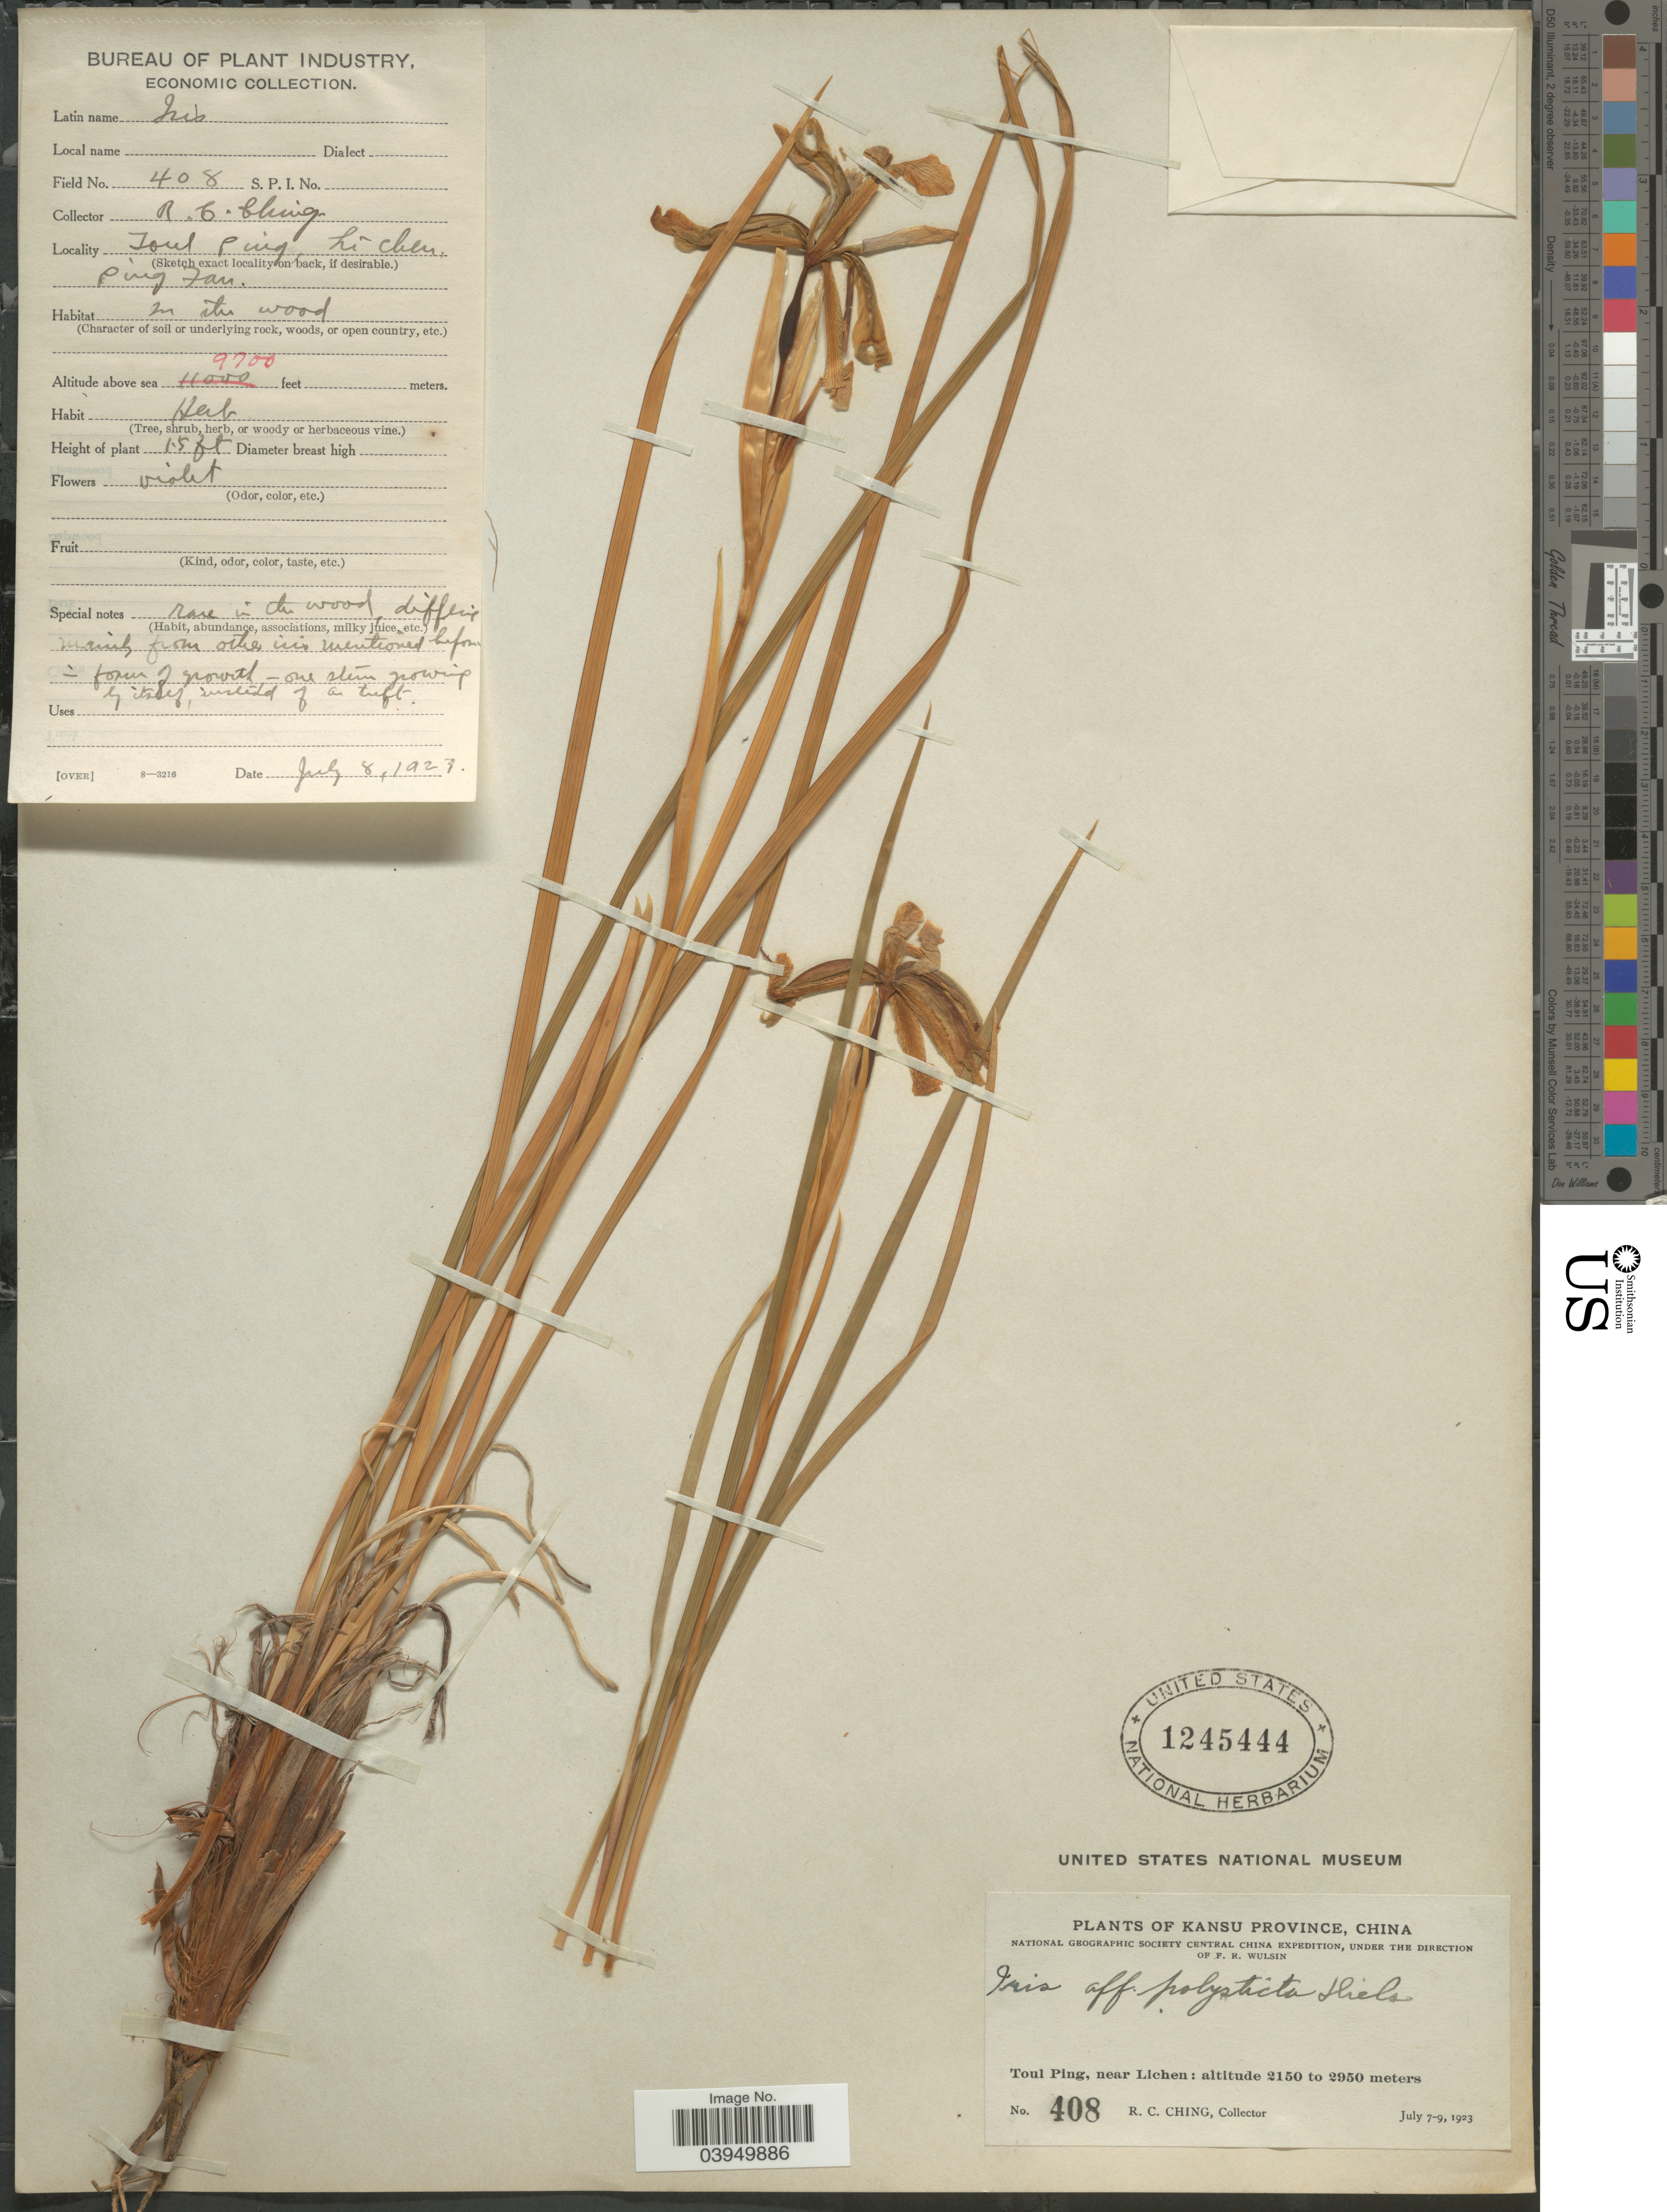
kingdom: Plantae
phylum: Tracheophyta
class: Liliopsida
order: Asparagales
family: Iridaceae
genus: Iris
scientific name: Iris polysticta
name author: Diels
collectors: R. C. Ching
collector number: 408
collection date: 1923-07-08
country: China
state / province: Gansu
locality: Kansu Province. Toul Ping, near Lichen. Toul Ping, Li Chen, Ping Fan.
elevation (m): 2957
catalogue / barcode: US 1245444